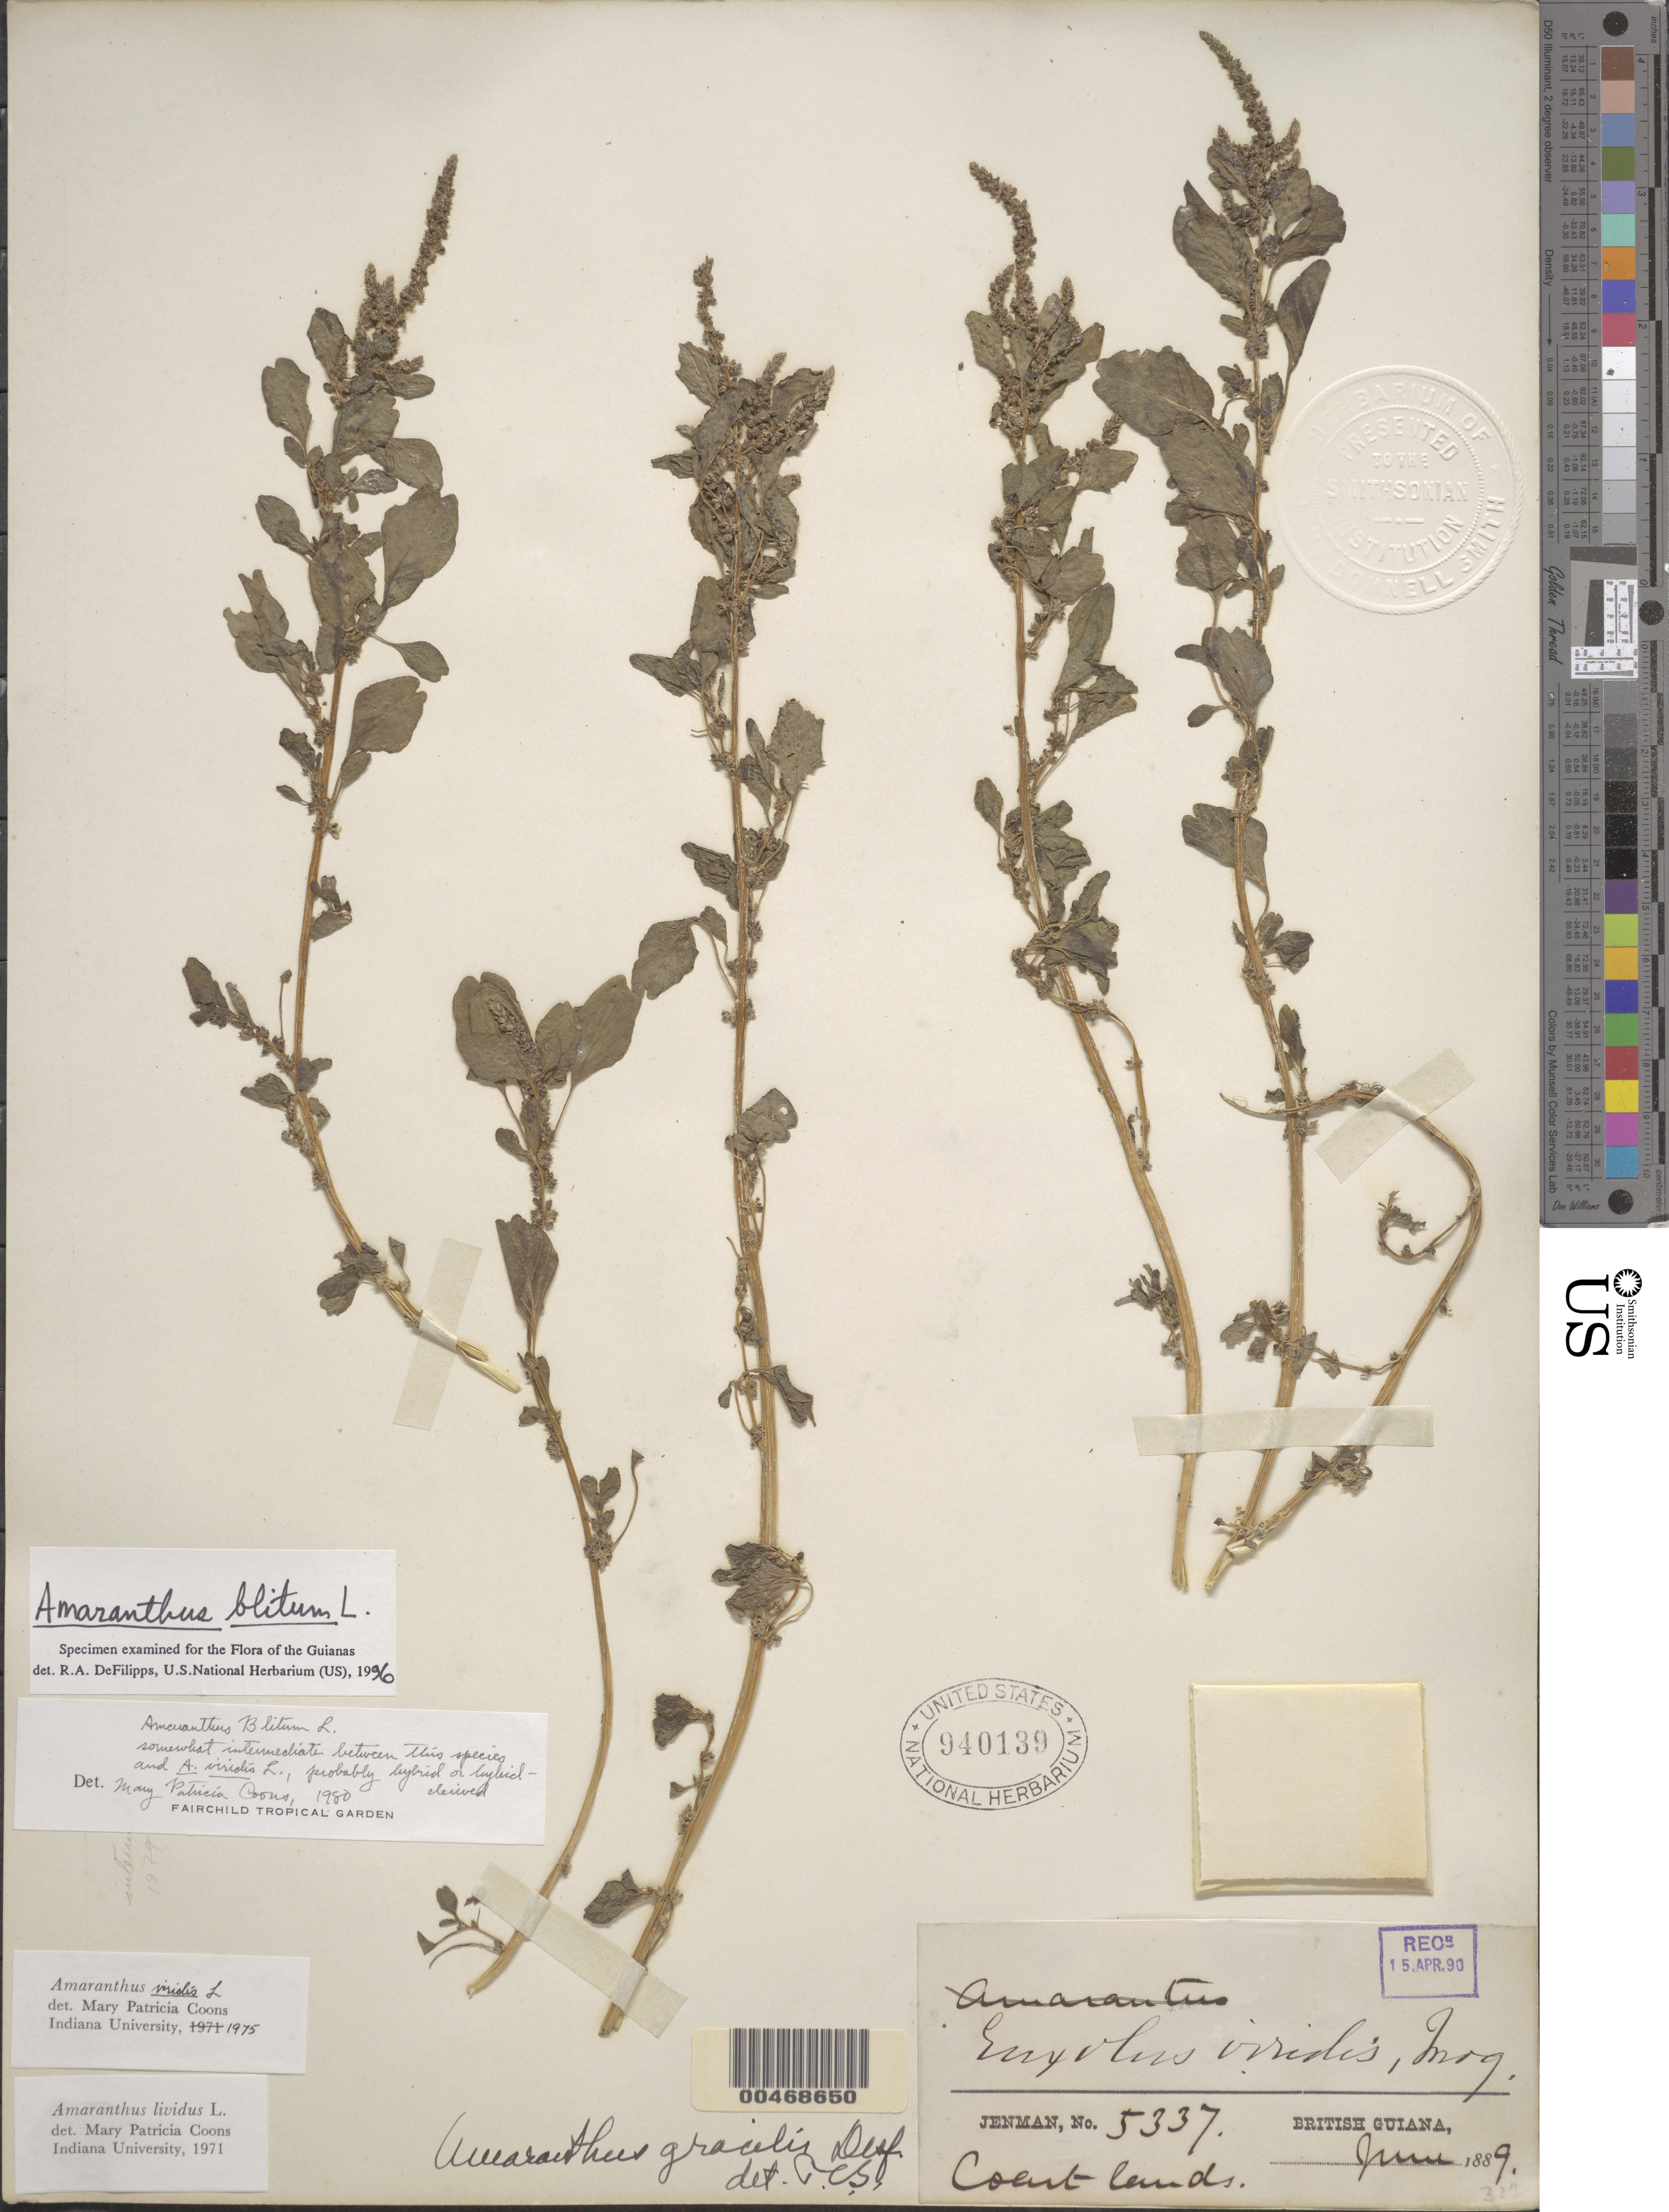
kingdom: Plantae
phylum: Tracheophyta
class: Magnoliopsida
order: Caryophyllales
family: Amaranthaceae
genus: Amaranthus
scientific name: Amaranthus blitum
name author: L.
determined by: DeFilipps, R. A.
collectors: G. S. Jenman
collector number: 5337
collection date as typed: June 1889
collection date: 1889-06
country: Guyana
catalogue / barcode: US 940139